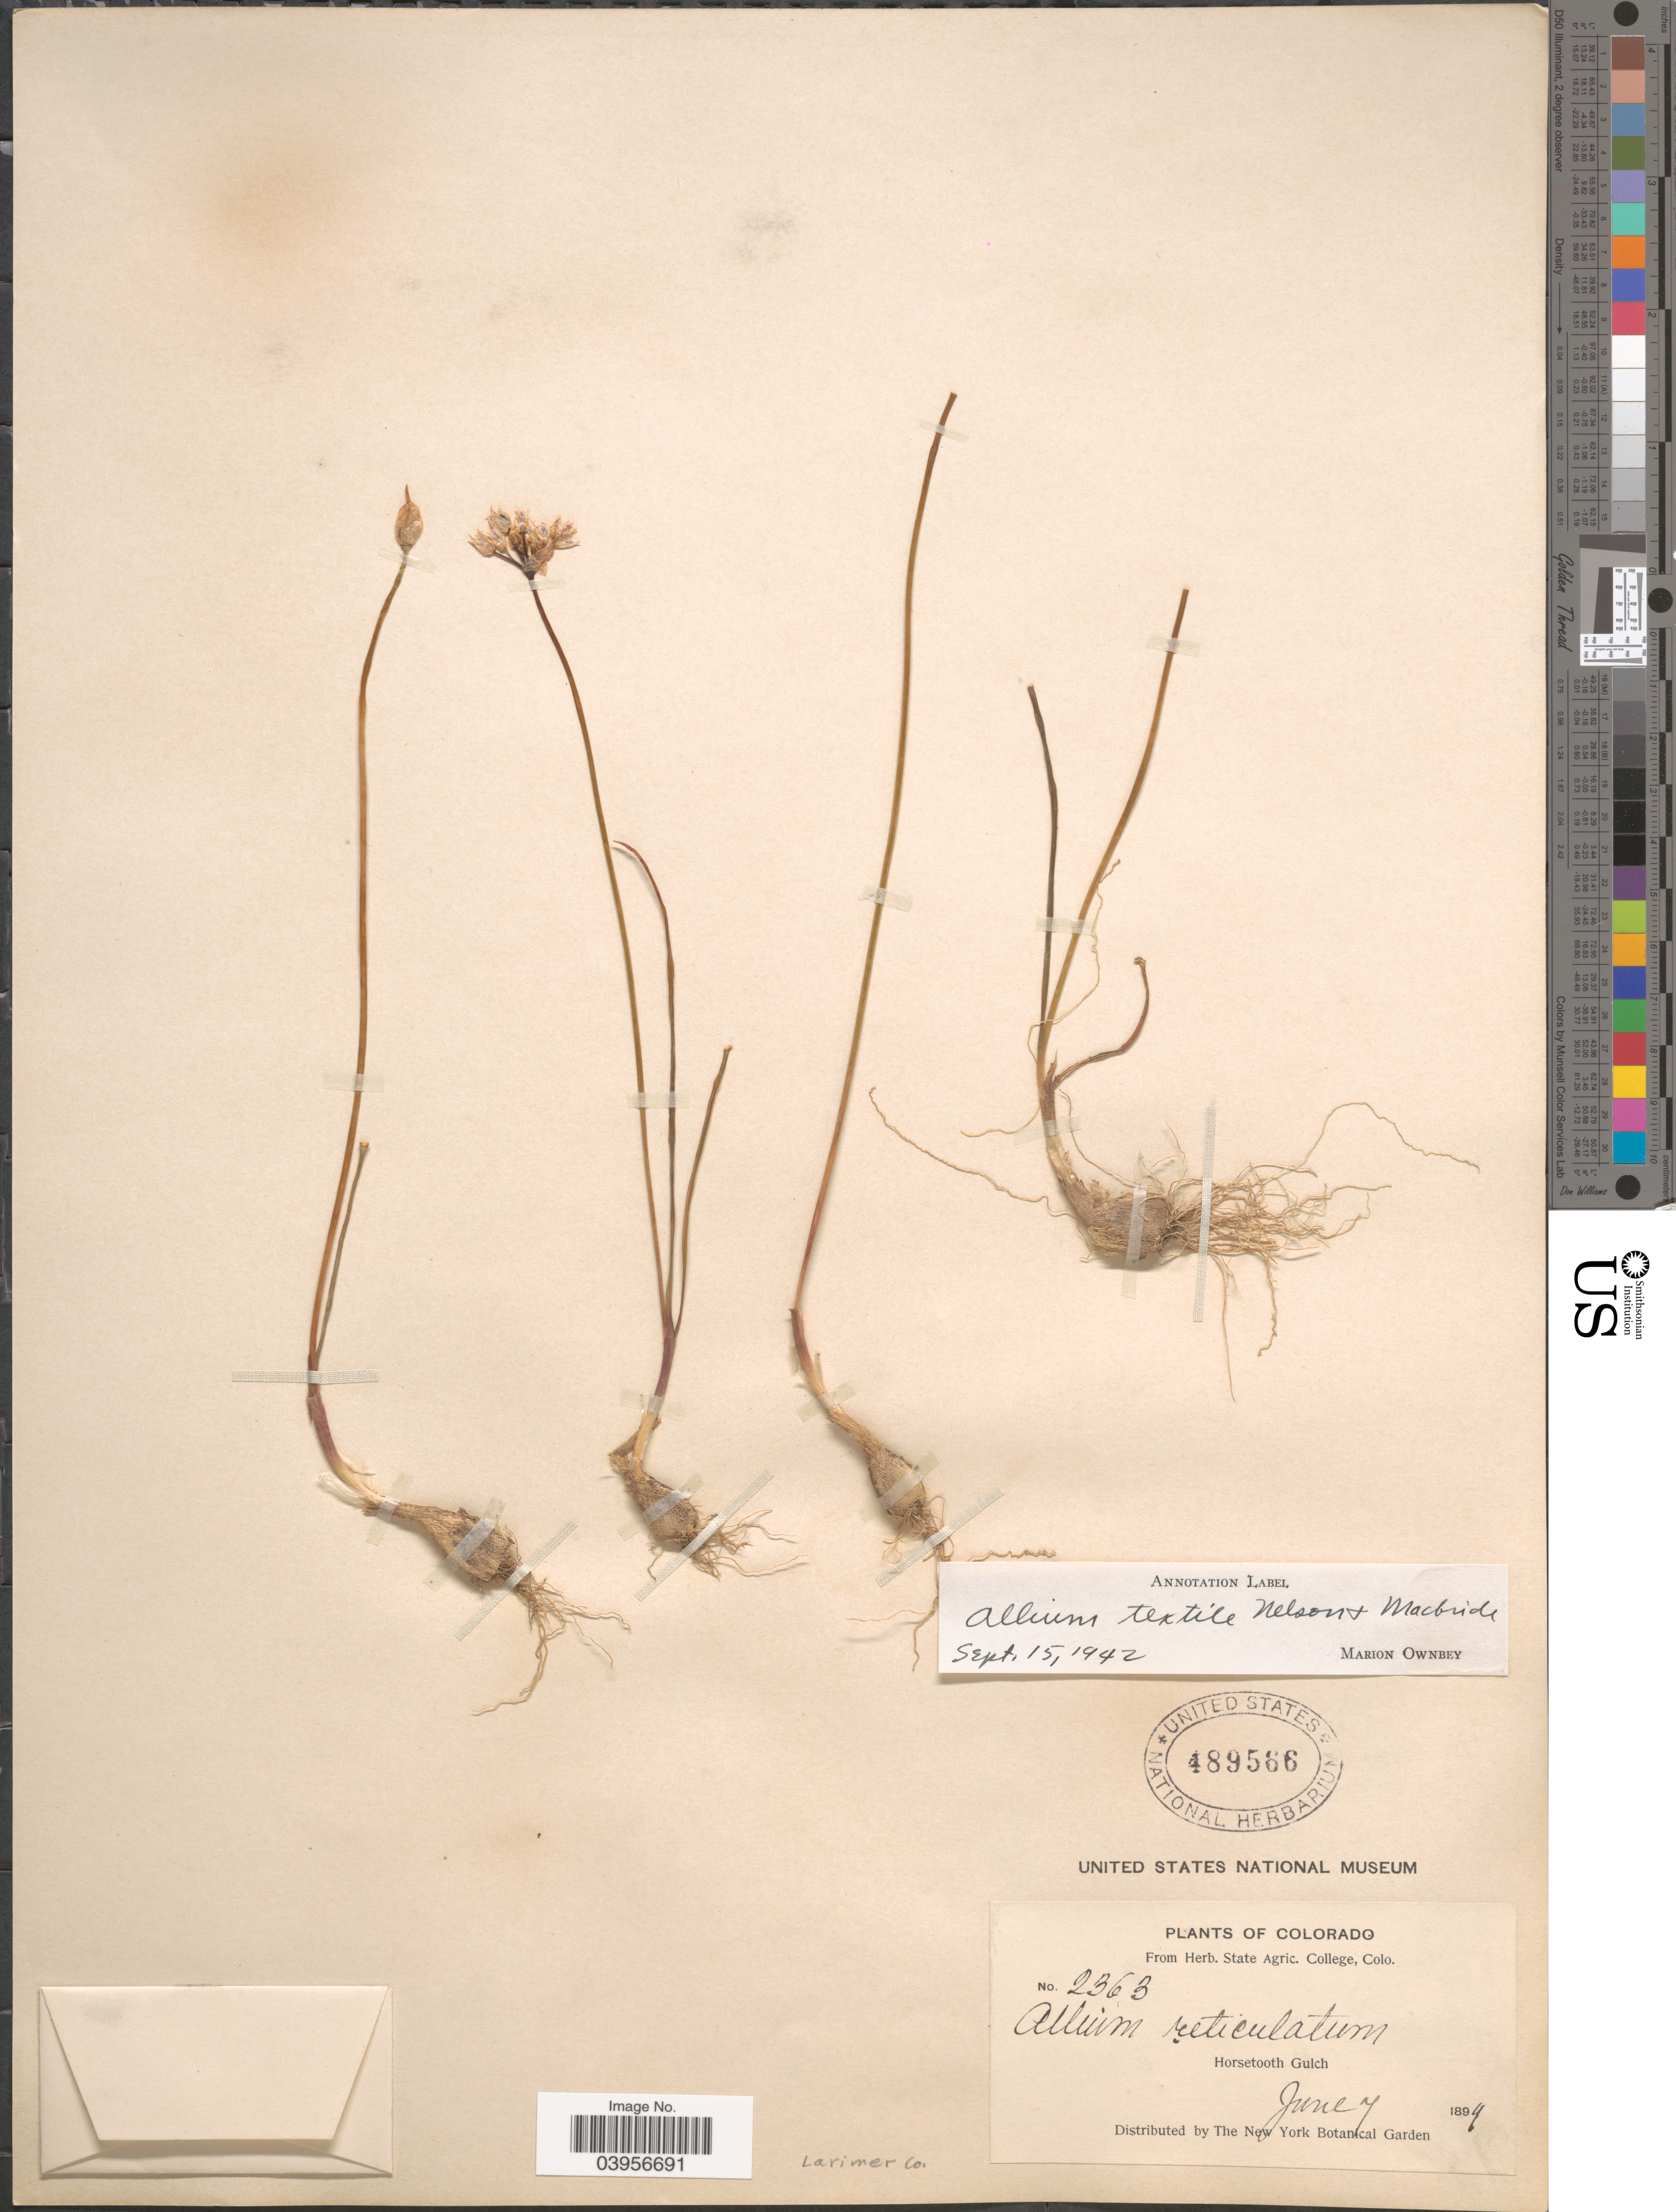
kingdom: Plantae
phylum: Tracheophyta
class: Liliopsida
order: Asparagales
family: Amaryllidaceae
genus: Allium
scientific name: Allium textile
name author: A. Nelson & J.F. Macbr.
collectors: ex herb. State Agric. College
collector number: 2363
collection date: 1894-06-07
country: United States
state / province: Colorado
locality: Horsetooth Gulch. Larimer Co.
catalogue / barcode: US 489566